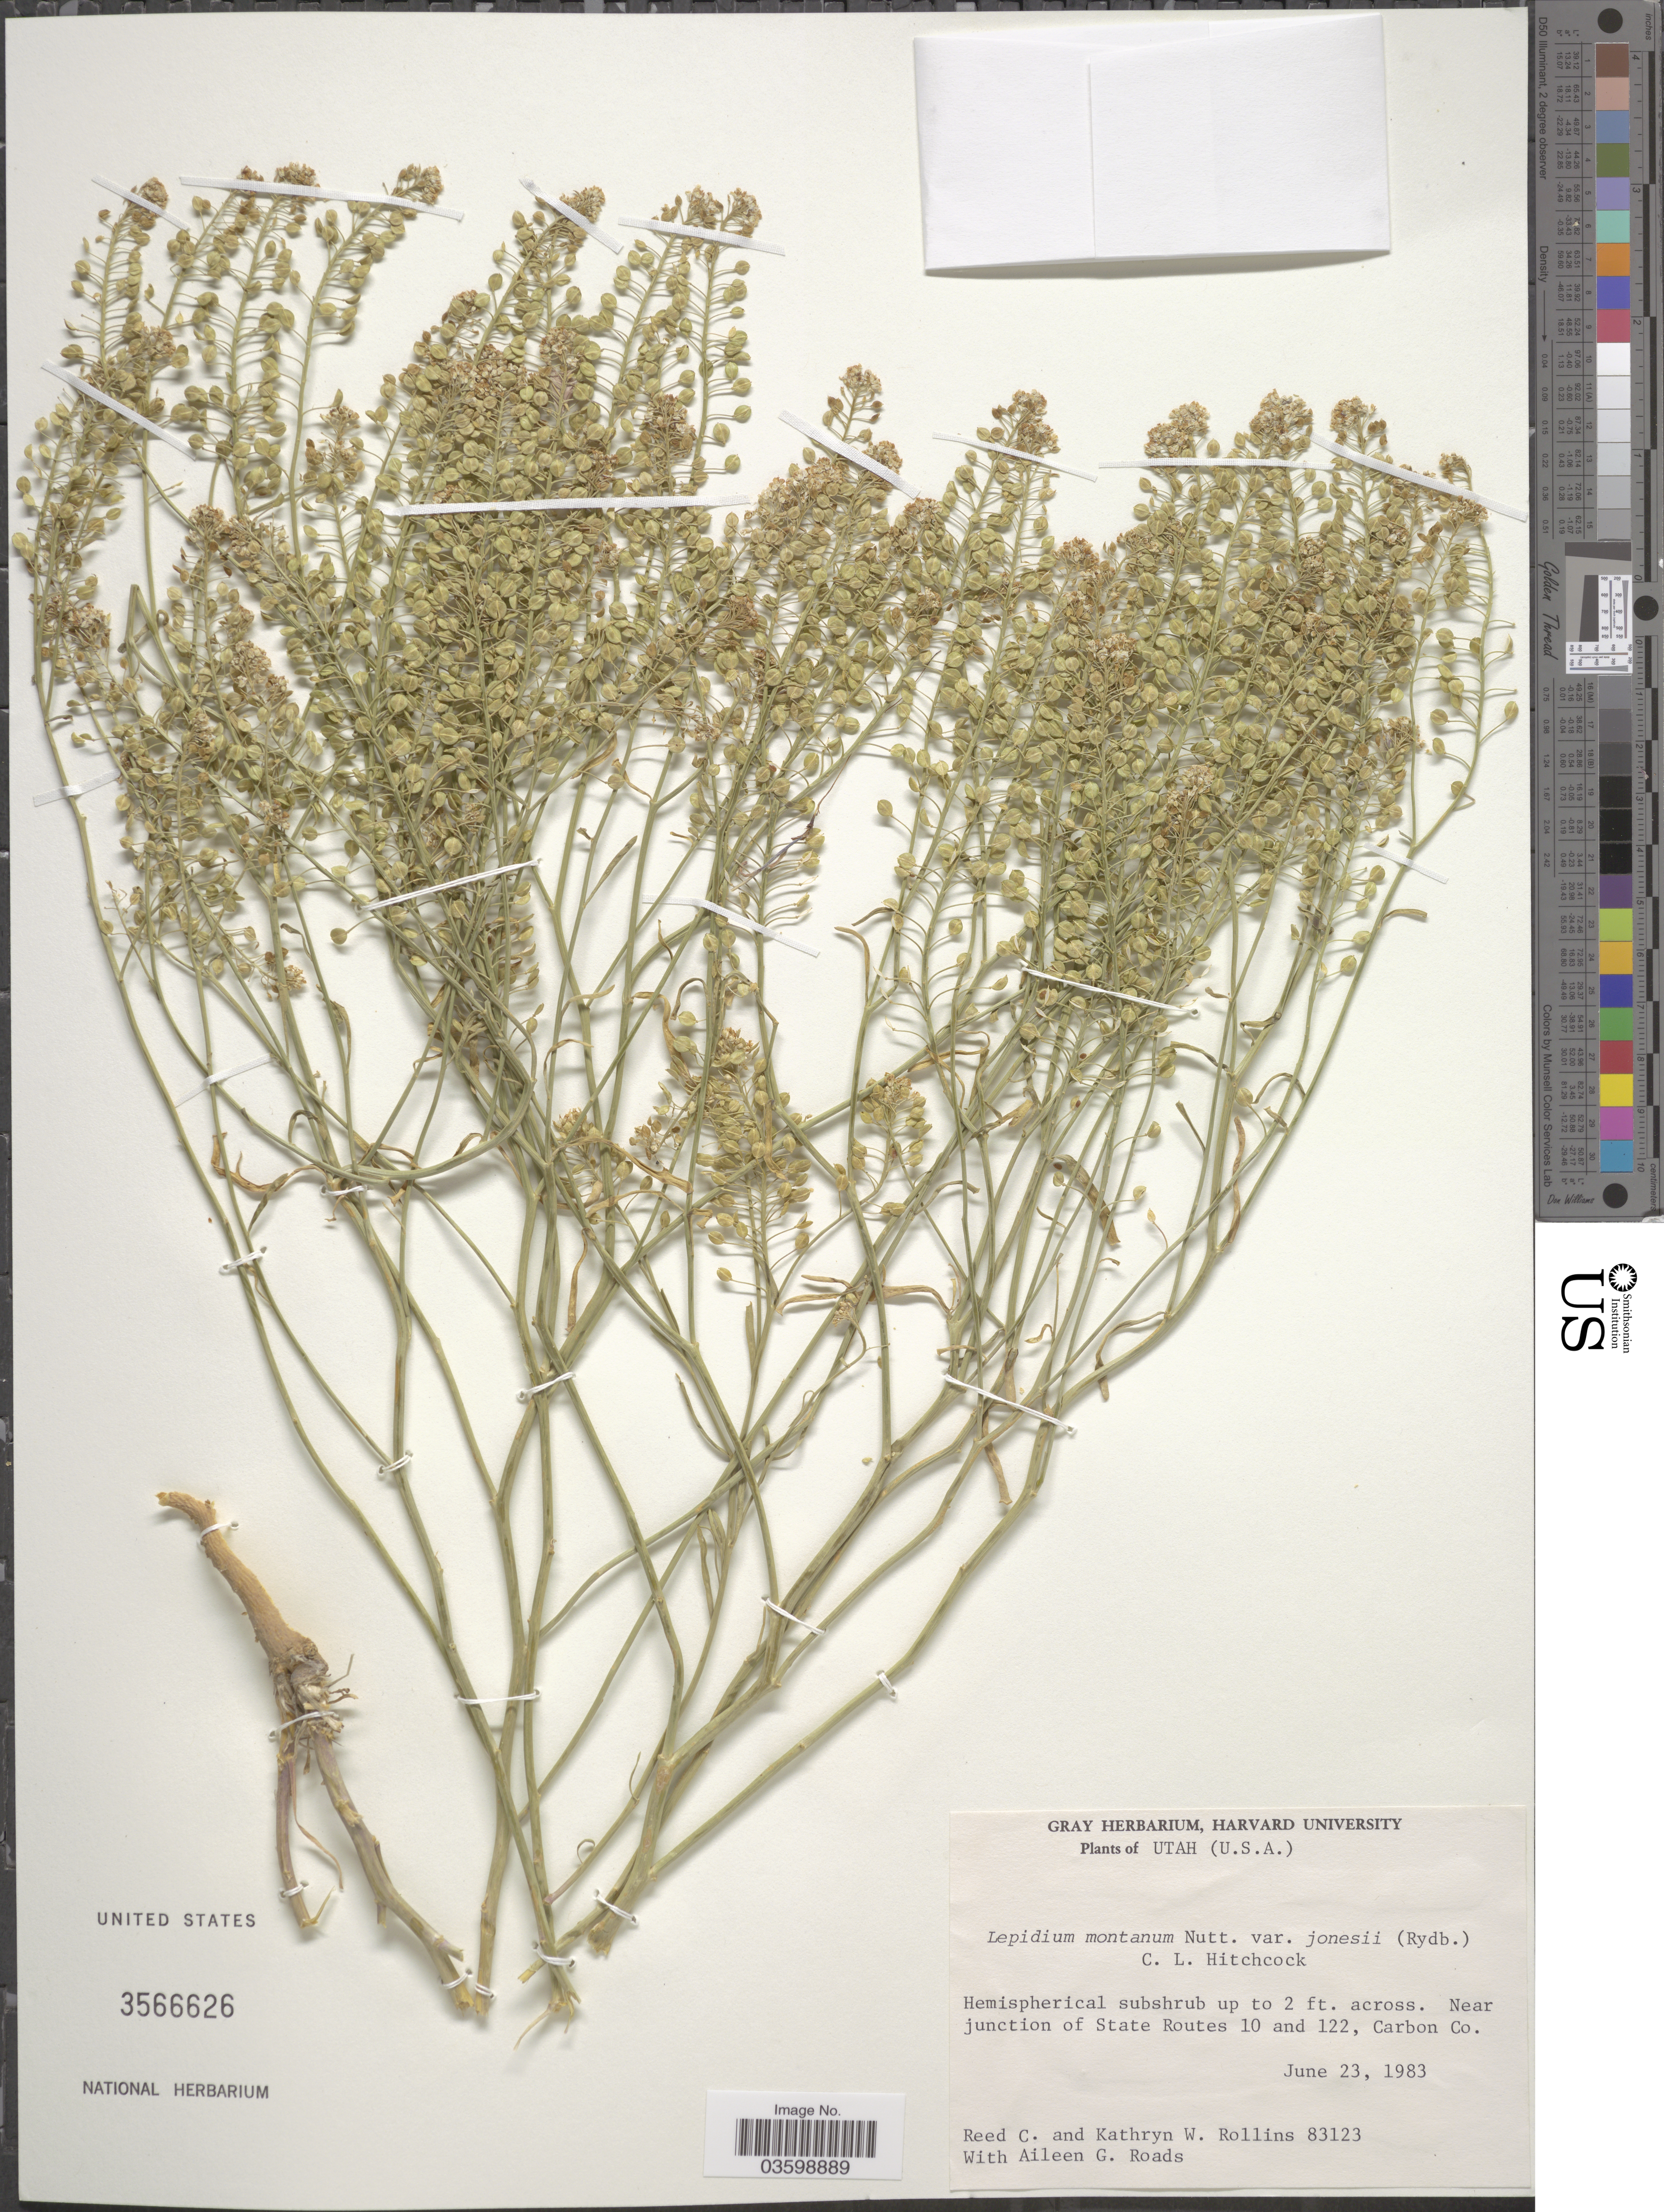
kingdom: Plantae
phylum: Tracheophyta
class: Magnoliopsida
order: Brassicales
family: Brassicaceae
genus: Lepidium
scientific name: Lepidium montanum var. jonesii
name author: (Rydb.) C.L. Hitchc.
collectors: R. C. Rollins, K. W. Rollins & A. Roads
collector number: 83123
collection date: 1983-06-23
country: United States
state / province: Utah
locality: Near junction of State Routes 10 and 122, Carbon Co.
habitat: near junction of state routes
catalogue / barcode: US 3566626